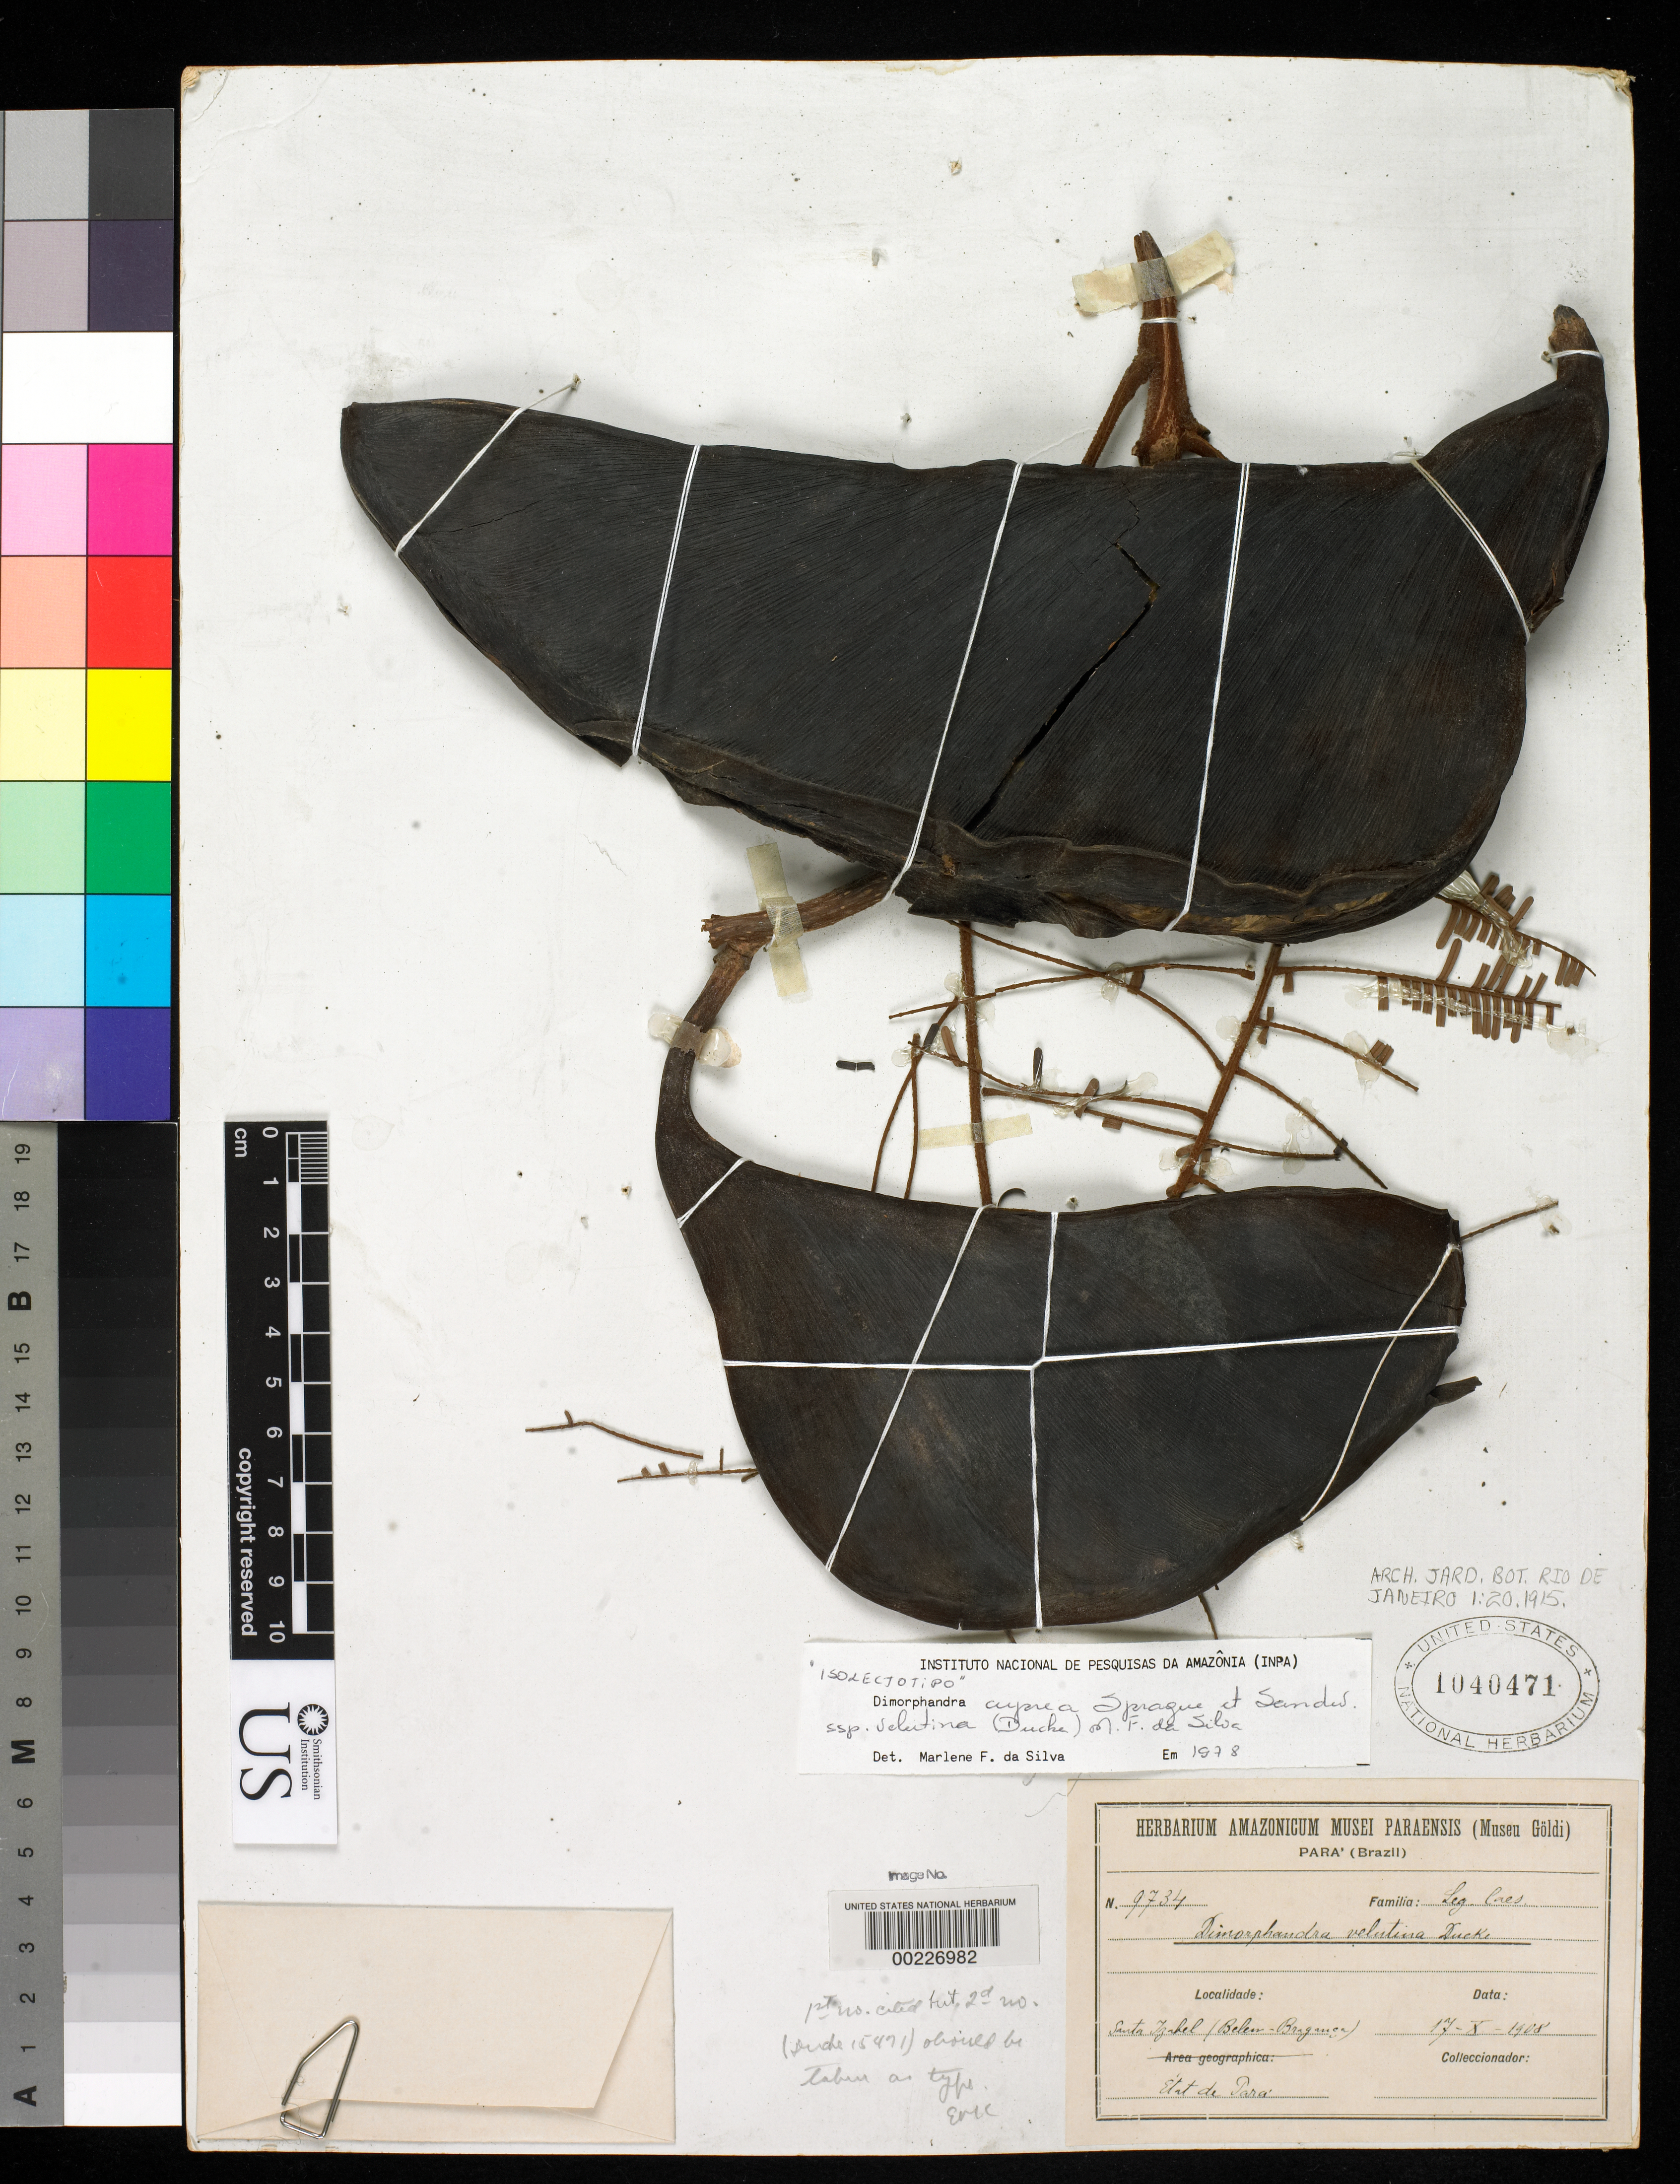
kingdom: Plantae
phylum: Tracheophyta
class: Magnoliopsida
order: Fabales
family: Fabaceae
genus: Dimorphandra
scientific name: Dimorphandra velutina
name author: Ducke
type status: Isolectotype; Syntype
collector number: Mus. Goeldi 9734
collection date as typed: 17 Oct 1908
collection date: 1908-10-17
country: Brazil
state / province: Pará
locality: Santa Izabel (Belem - Bragança).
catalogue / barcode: US 1040471